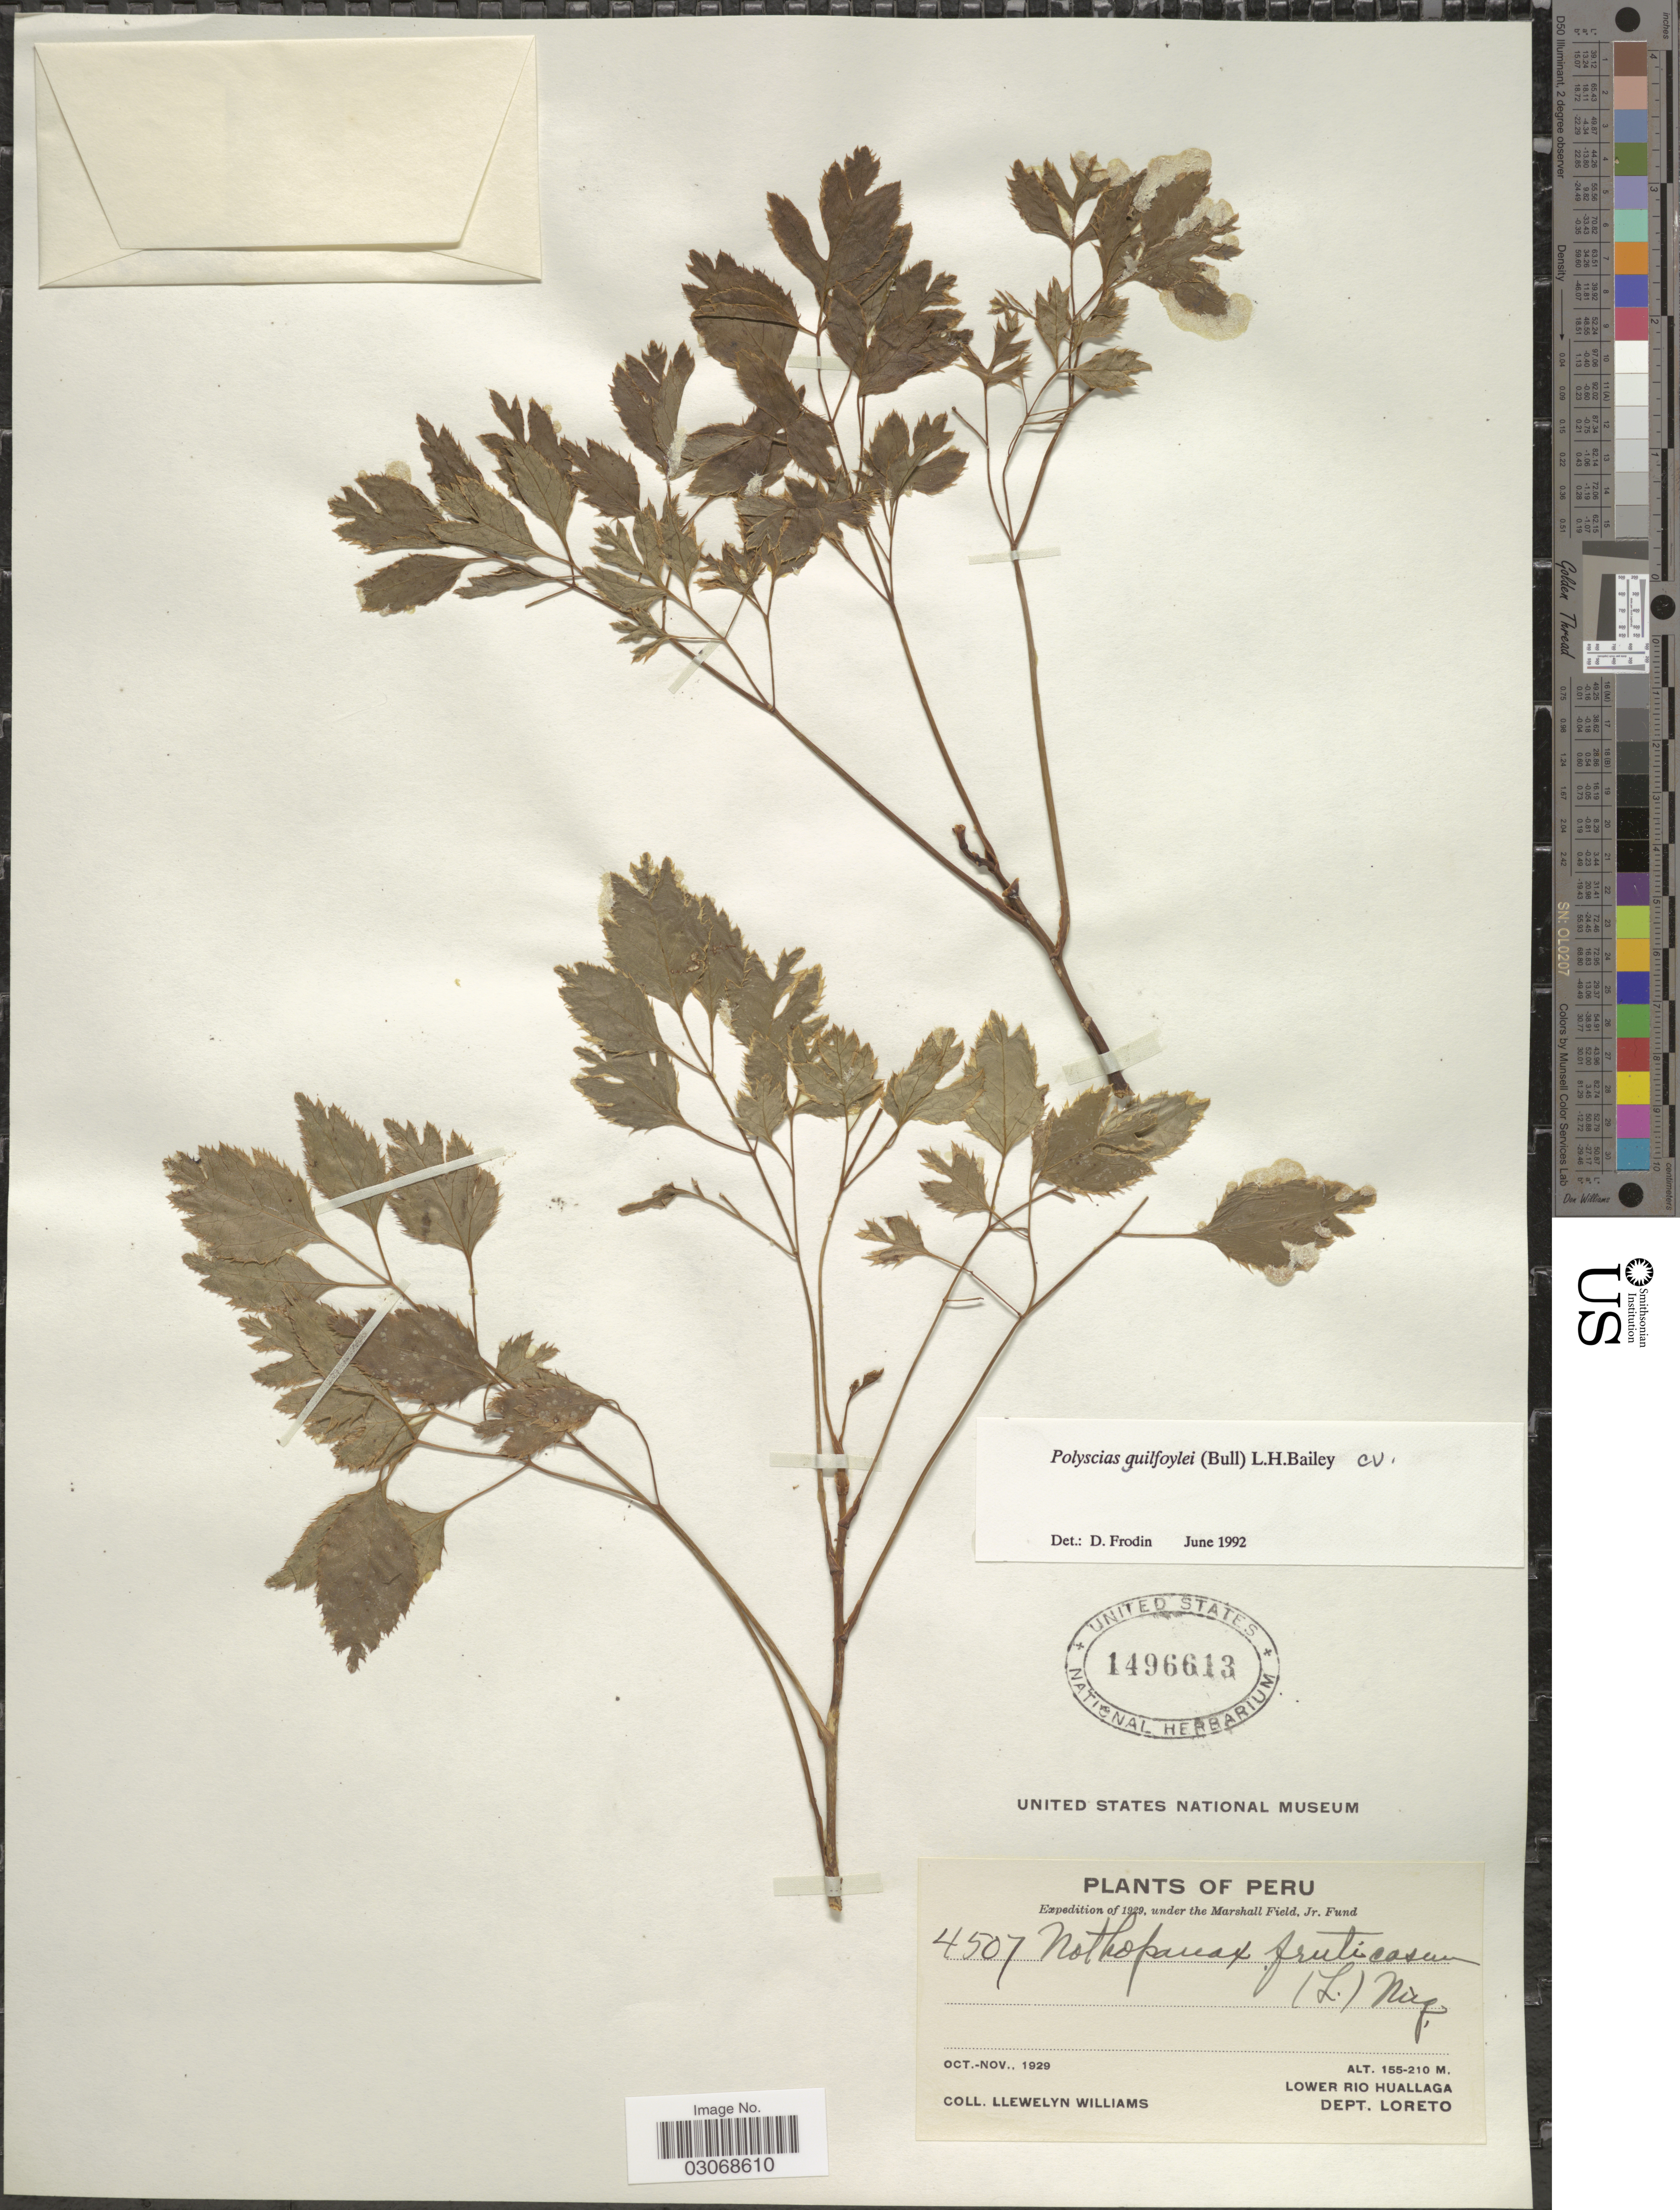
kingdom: Plantae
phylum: Tracheophyta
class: Magnoliopsida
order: Apiales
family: Araliaceae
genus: Polyscias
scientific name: Polyscias guilfoylei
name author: (W. Bull) L.H. Bailey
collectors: Ll. Williams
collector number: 4507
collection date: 1929-10/1929-11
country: Peru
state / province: Loreto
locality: Lower Rio Huallaga, Dept. Loreto.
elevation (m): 155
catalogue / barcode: US 1496613